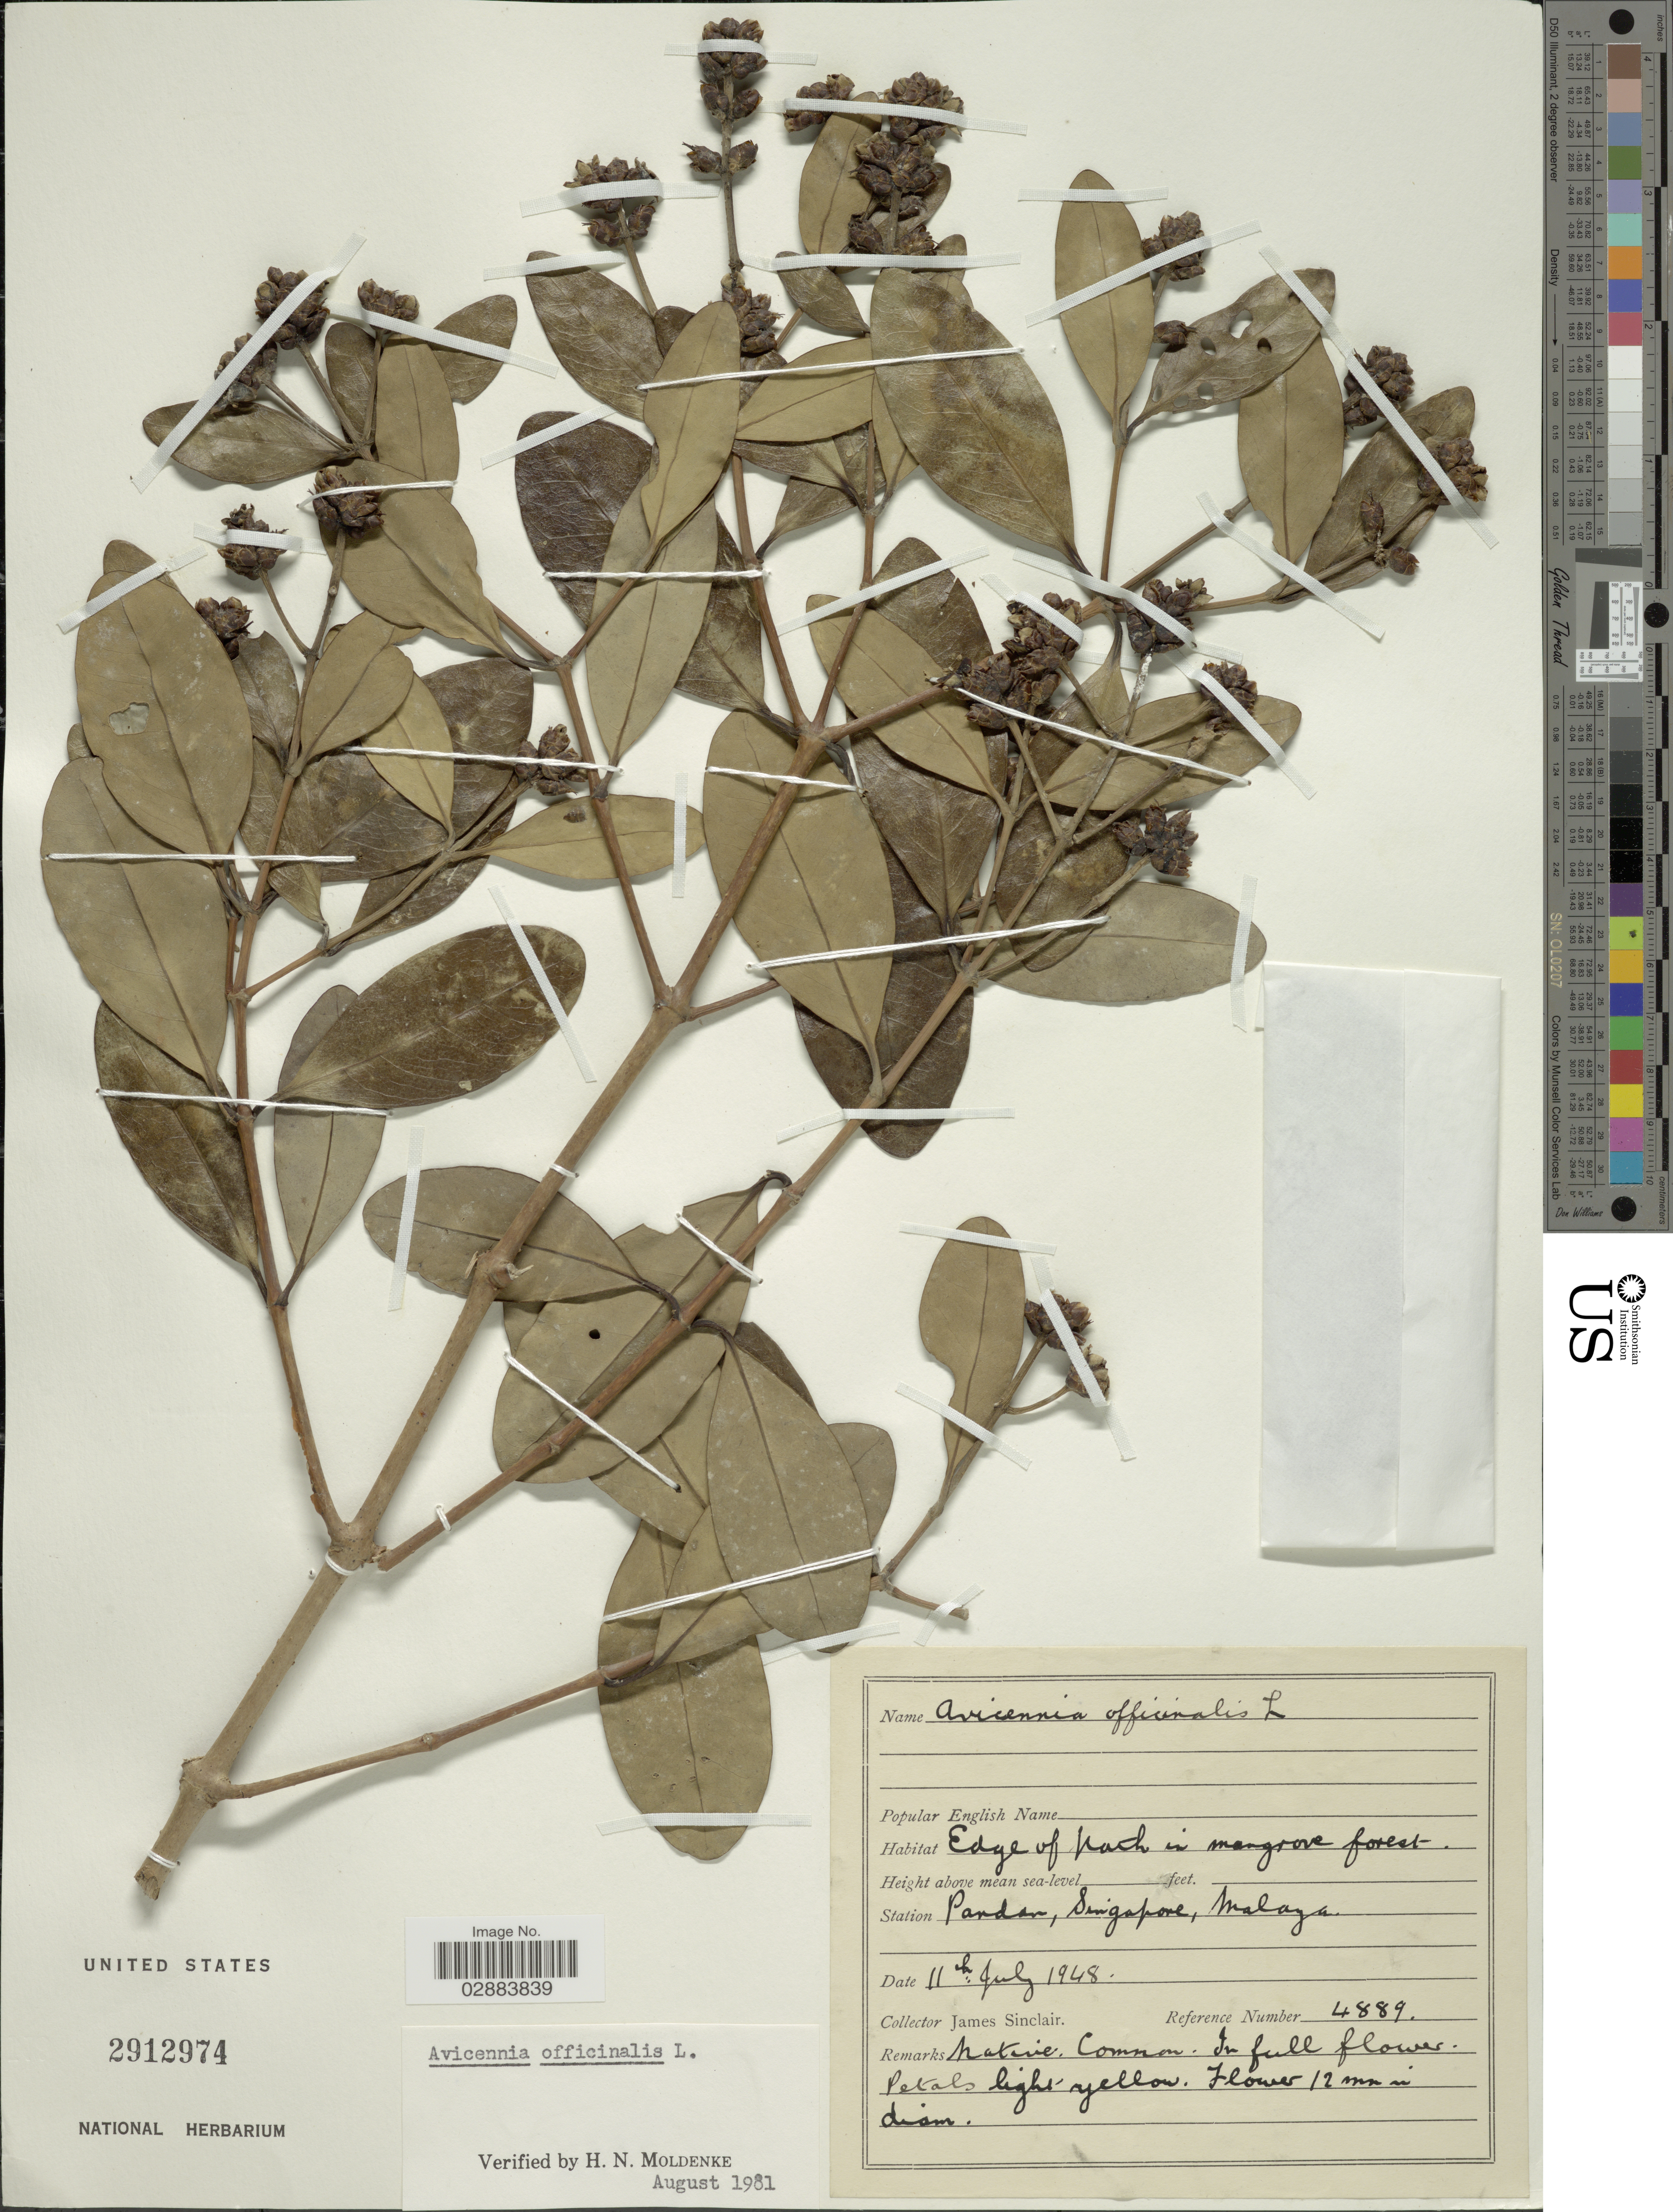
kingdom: Plantae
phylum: Tracheophyta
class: Magnoliopsida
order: Lamiales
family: Acanthaceae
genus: Avicennia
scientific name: Avicennia officinalis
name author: L.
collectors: J. Sinclair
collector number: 4889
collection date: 1948-07-11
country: Singapore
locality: Station Pandan, Malaya.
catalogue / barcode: US 2912974